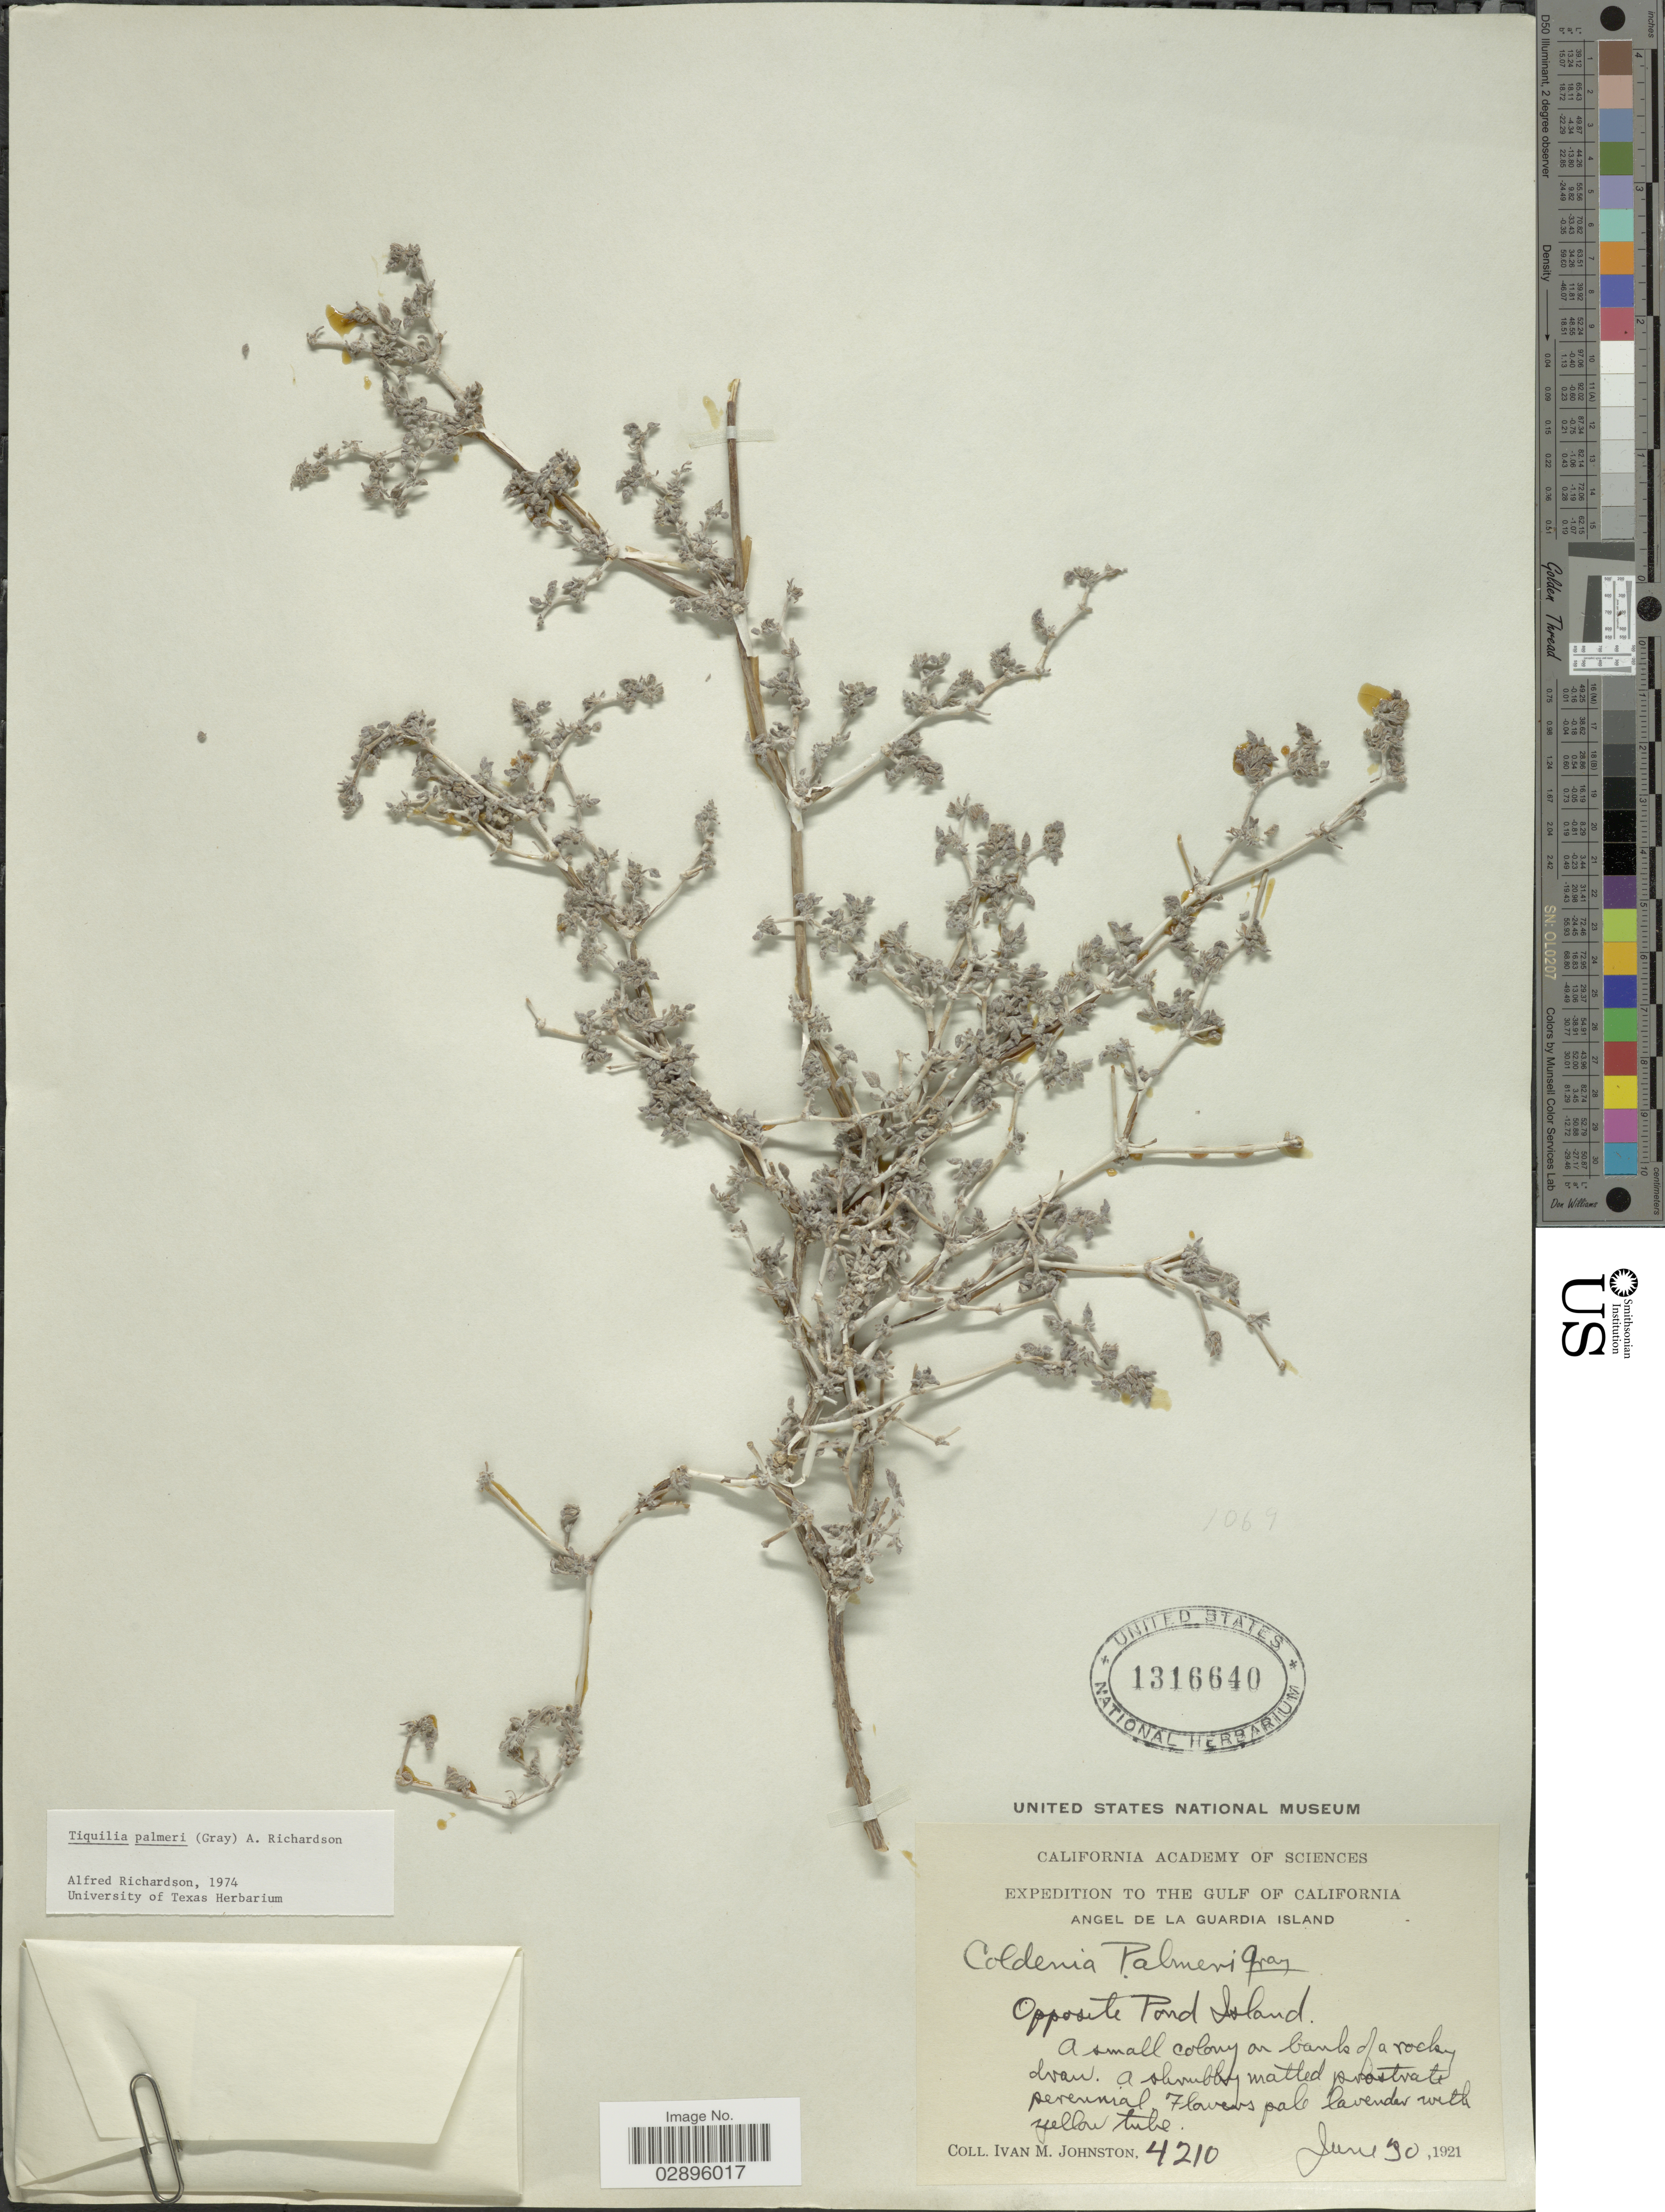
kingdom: Plantae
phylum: Tracheophyta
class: Magnoliopsida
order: Boraginales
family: Ehretiaceae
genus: Tiquilia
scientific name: Tiquilia palmeri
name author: (A. Gray) A.T. Richardson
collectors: I.M. Johnston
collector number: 4210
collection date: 1921-06-30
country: Mexico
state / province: Baja California Norte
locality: The Gulf of California. Angel de La Guardia Island. Opposite Pond Island.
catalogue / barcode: US 1316640